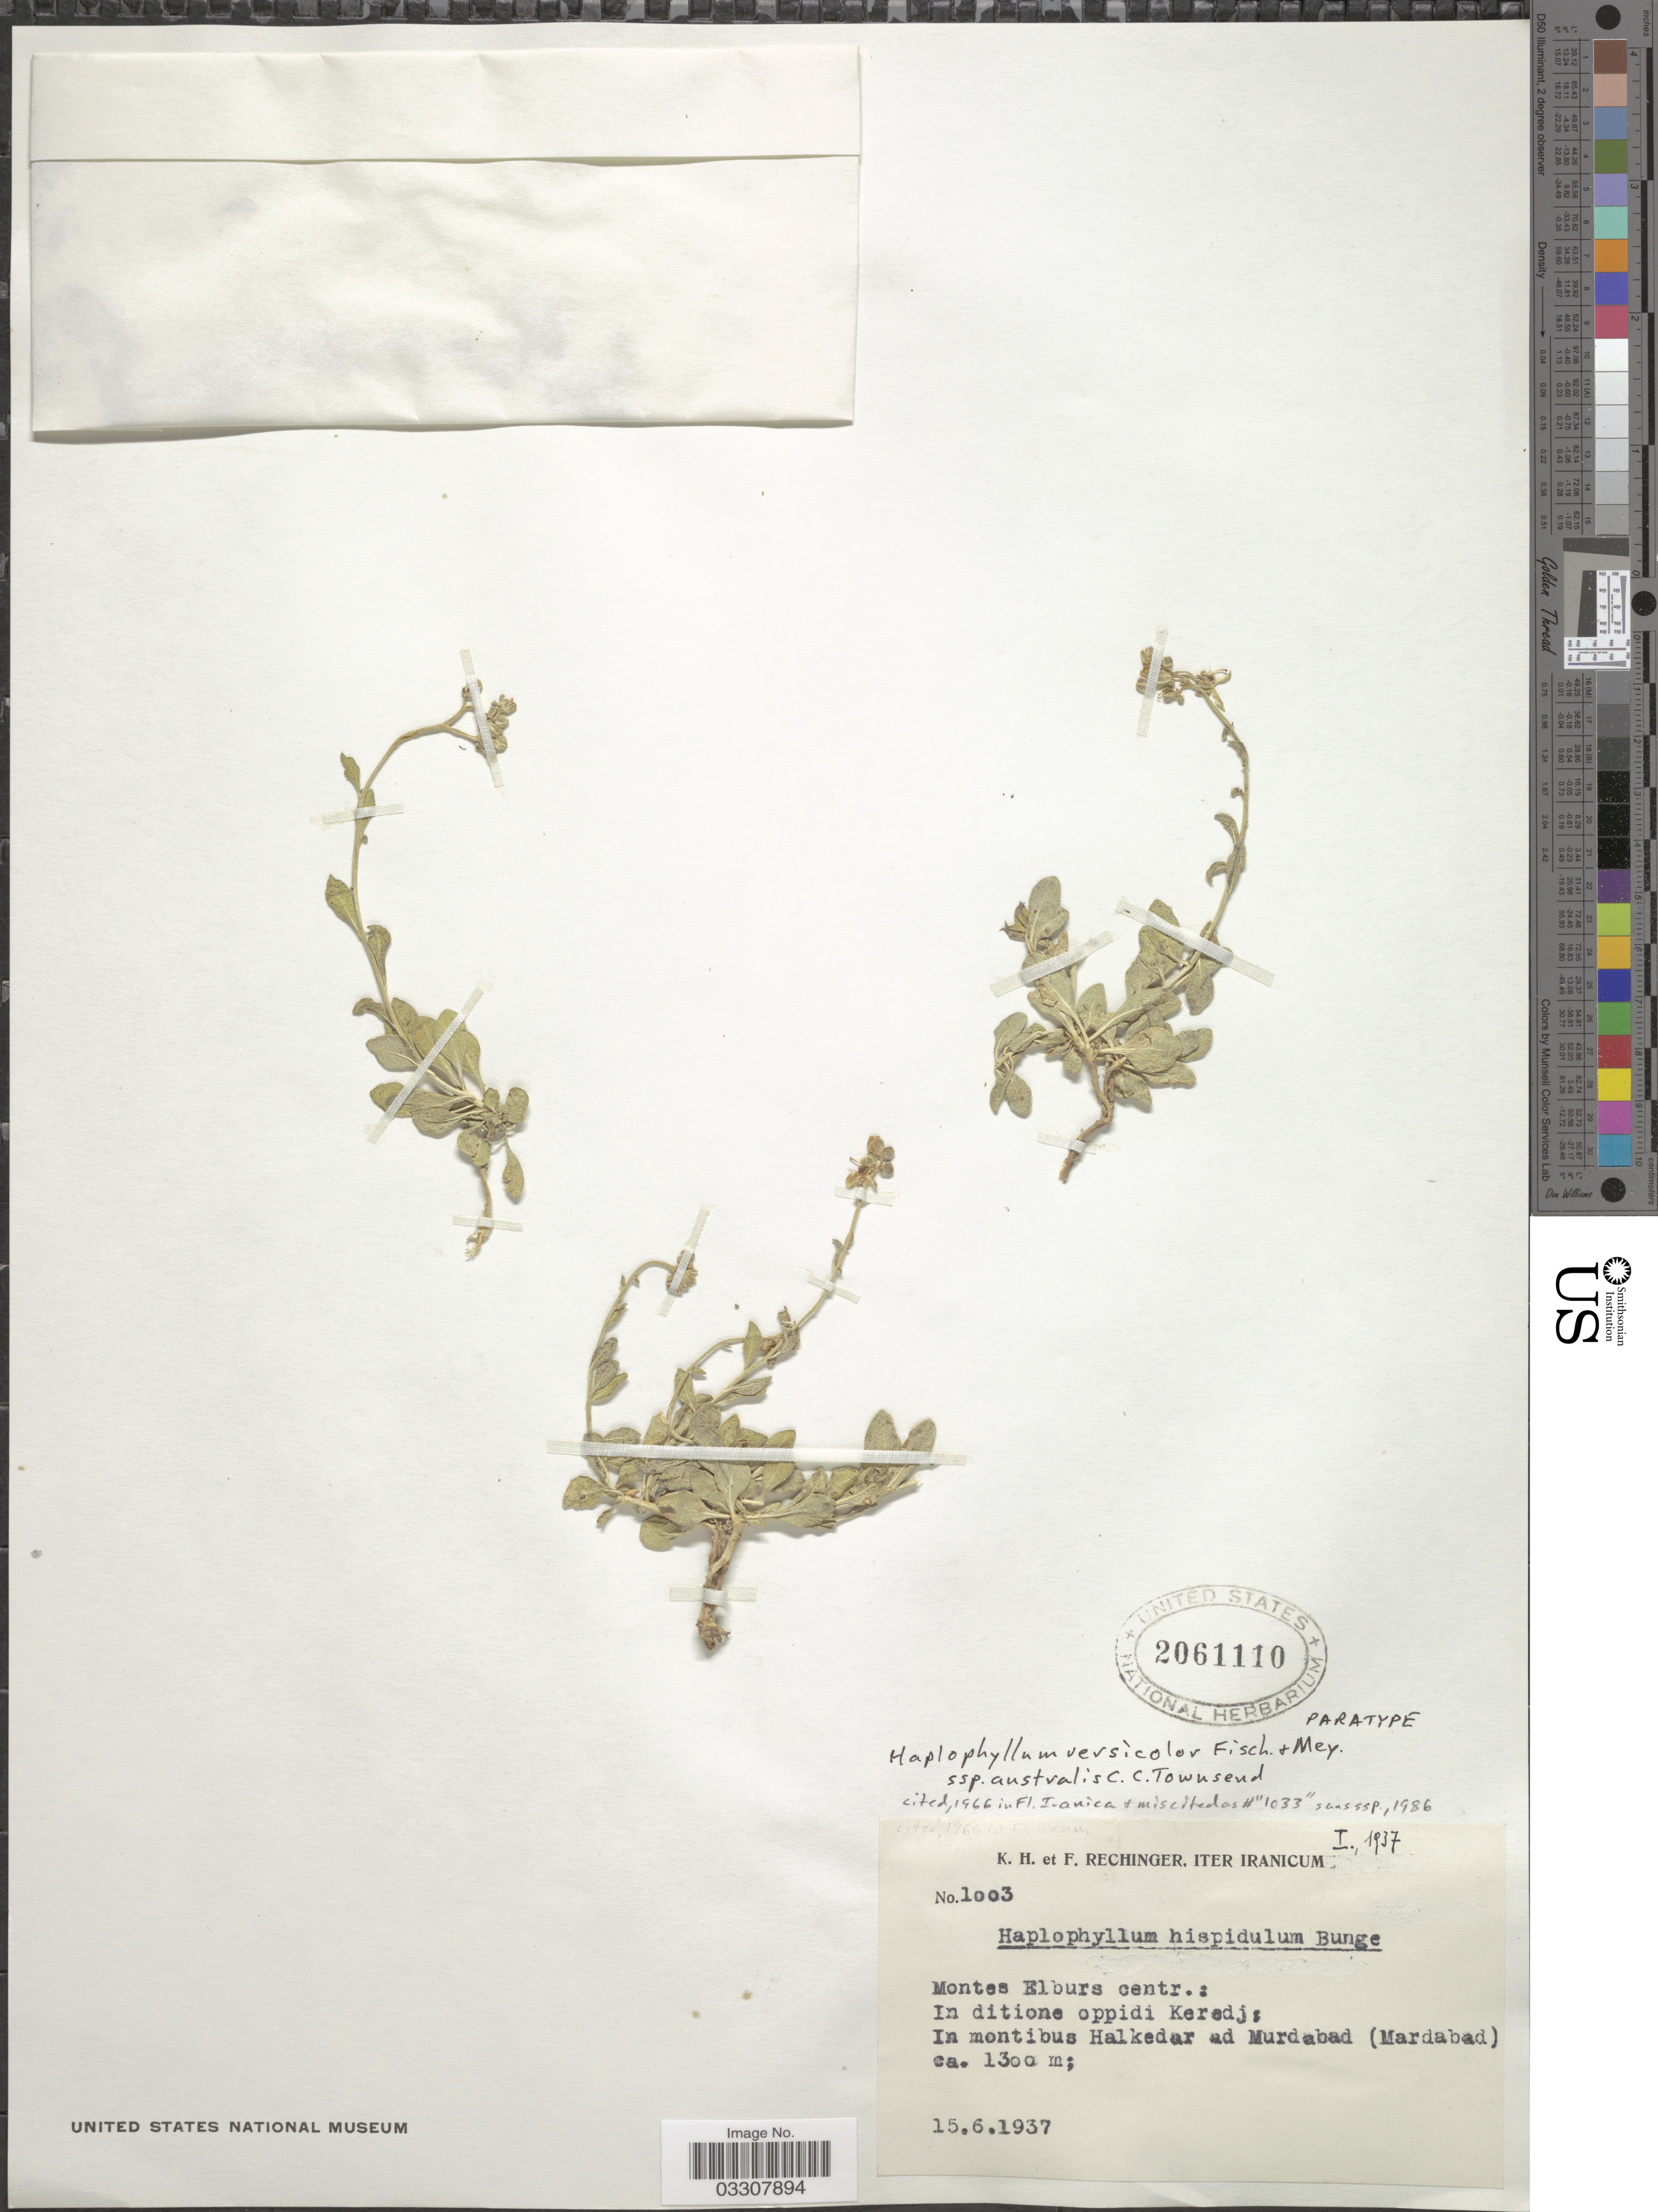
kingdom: Plantae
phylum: Tracheophyta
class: Magnoliopsida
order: Sapindales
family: Rutaceae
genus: Haplophyllum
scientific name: Haplophyllum versicolor subsp. australe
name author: C. C. Towns.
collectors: K. H. Rechinger & F. Rechinger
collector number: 1003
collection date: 1937-06-15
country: Iran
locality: Iter Iranicum. Montes Elburs centr.: In ditione oppidi Keredj: In montibus Halkedar ad Murdabad (Mardabad).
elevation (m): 1300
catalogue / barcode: US 2061110